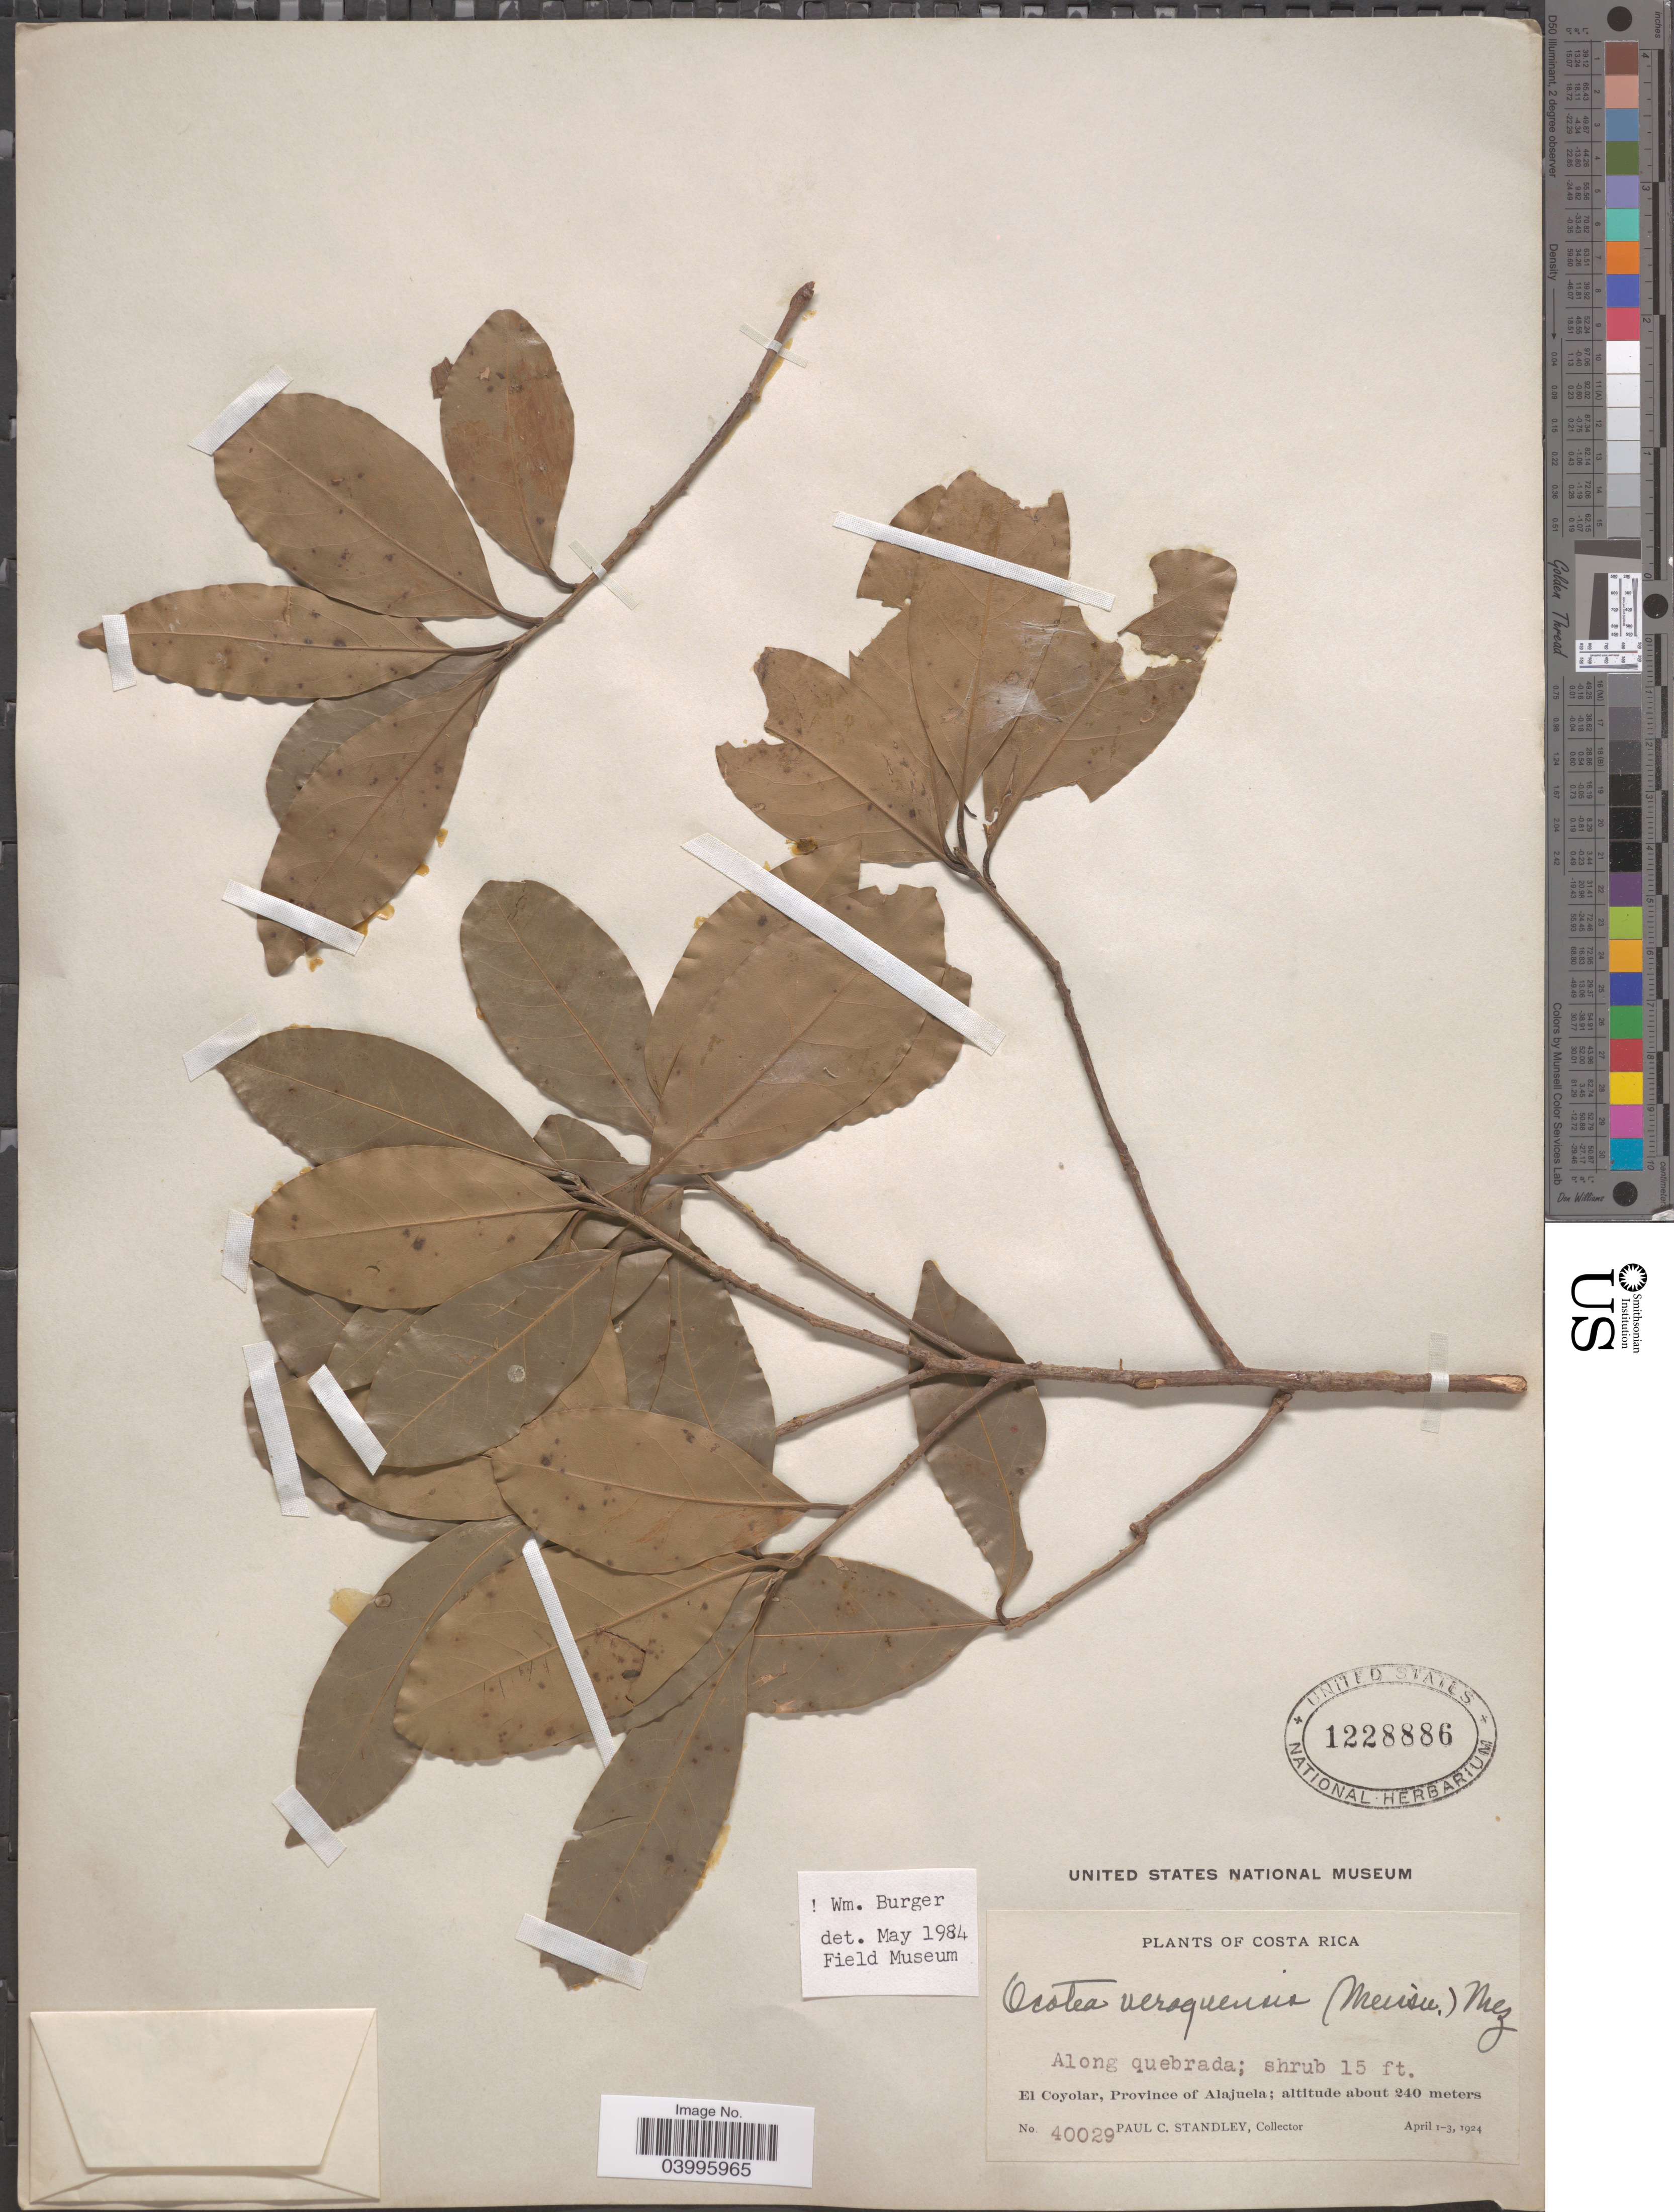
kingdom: Plantae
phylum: Tracheophyta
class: Magnoliopsida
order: Laurales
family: Lauraceae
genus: Ocotea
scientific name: Ocotea veraguensis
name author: (Meisn.) Mez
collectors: P. C. Standley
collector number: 40029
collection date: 1924-04-01/1924-04-03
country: Costa Rica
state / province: Alajuela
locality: Along quebrada. El Coyolar.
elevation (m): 240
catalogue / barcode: US 1228886